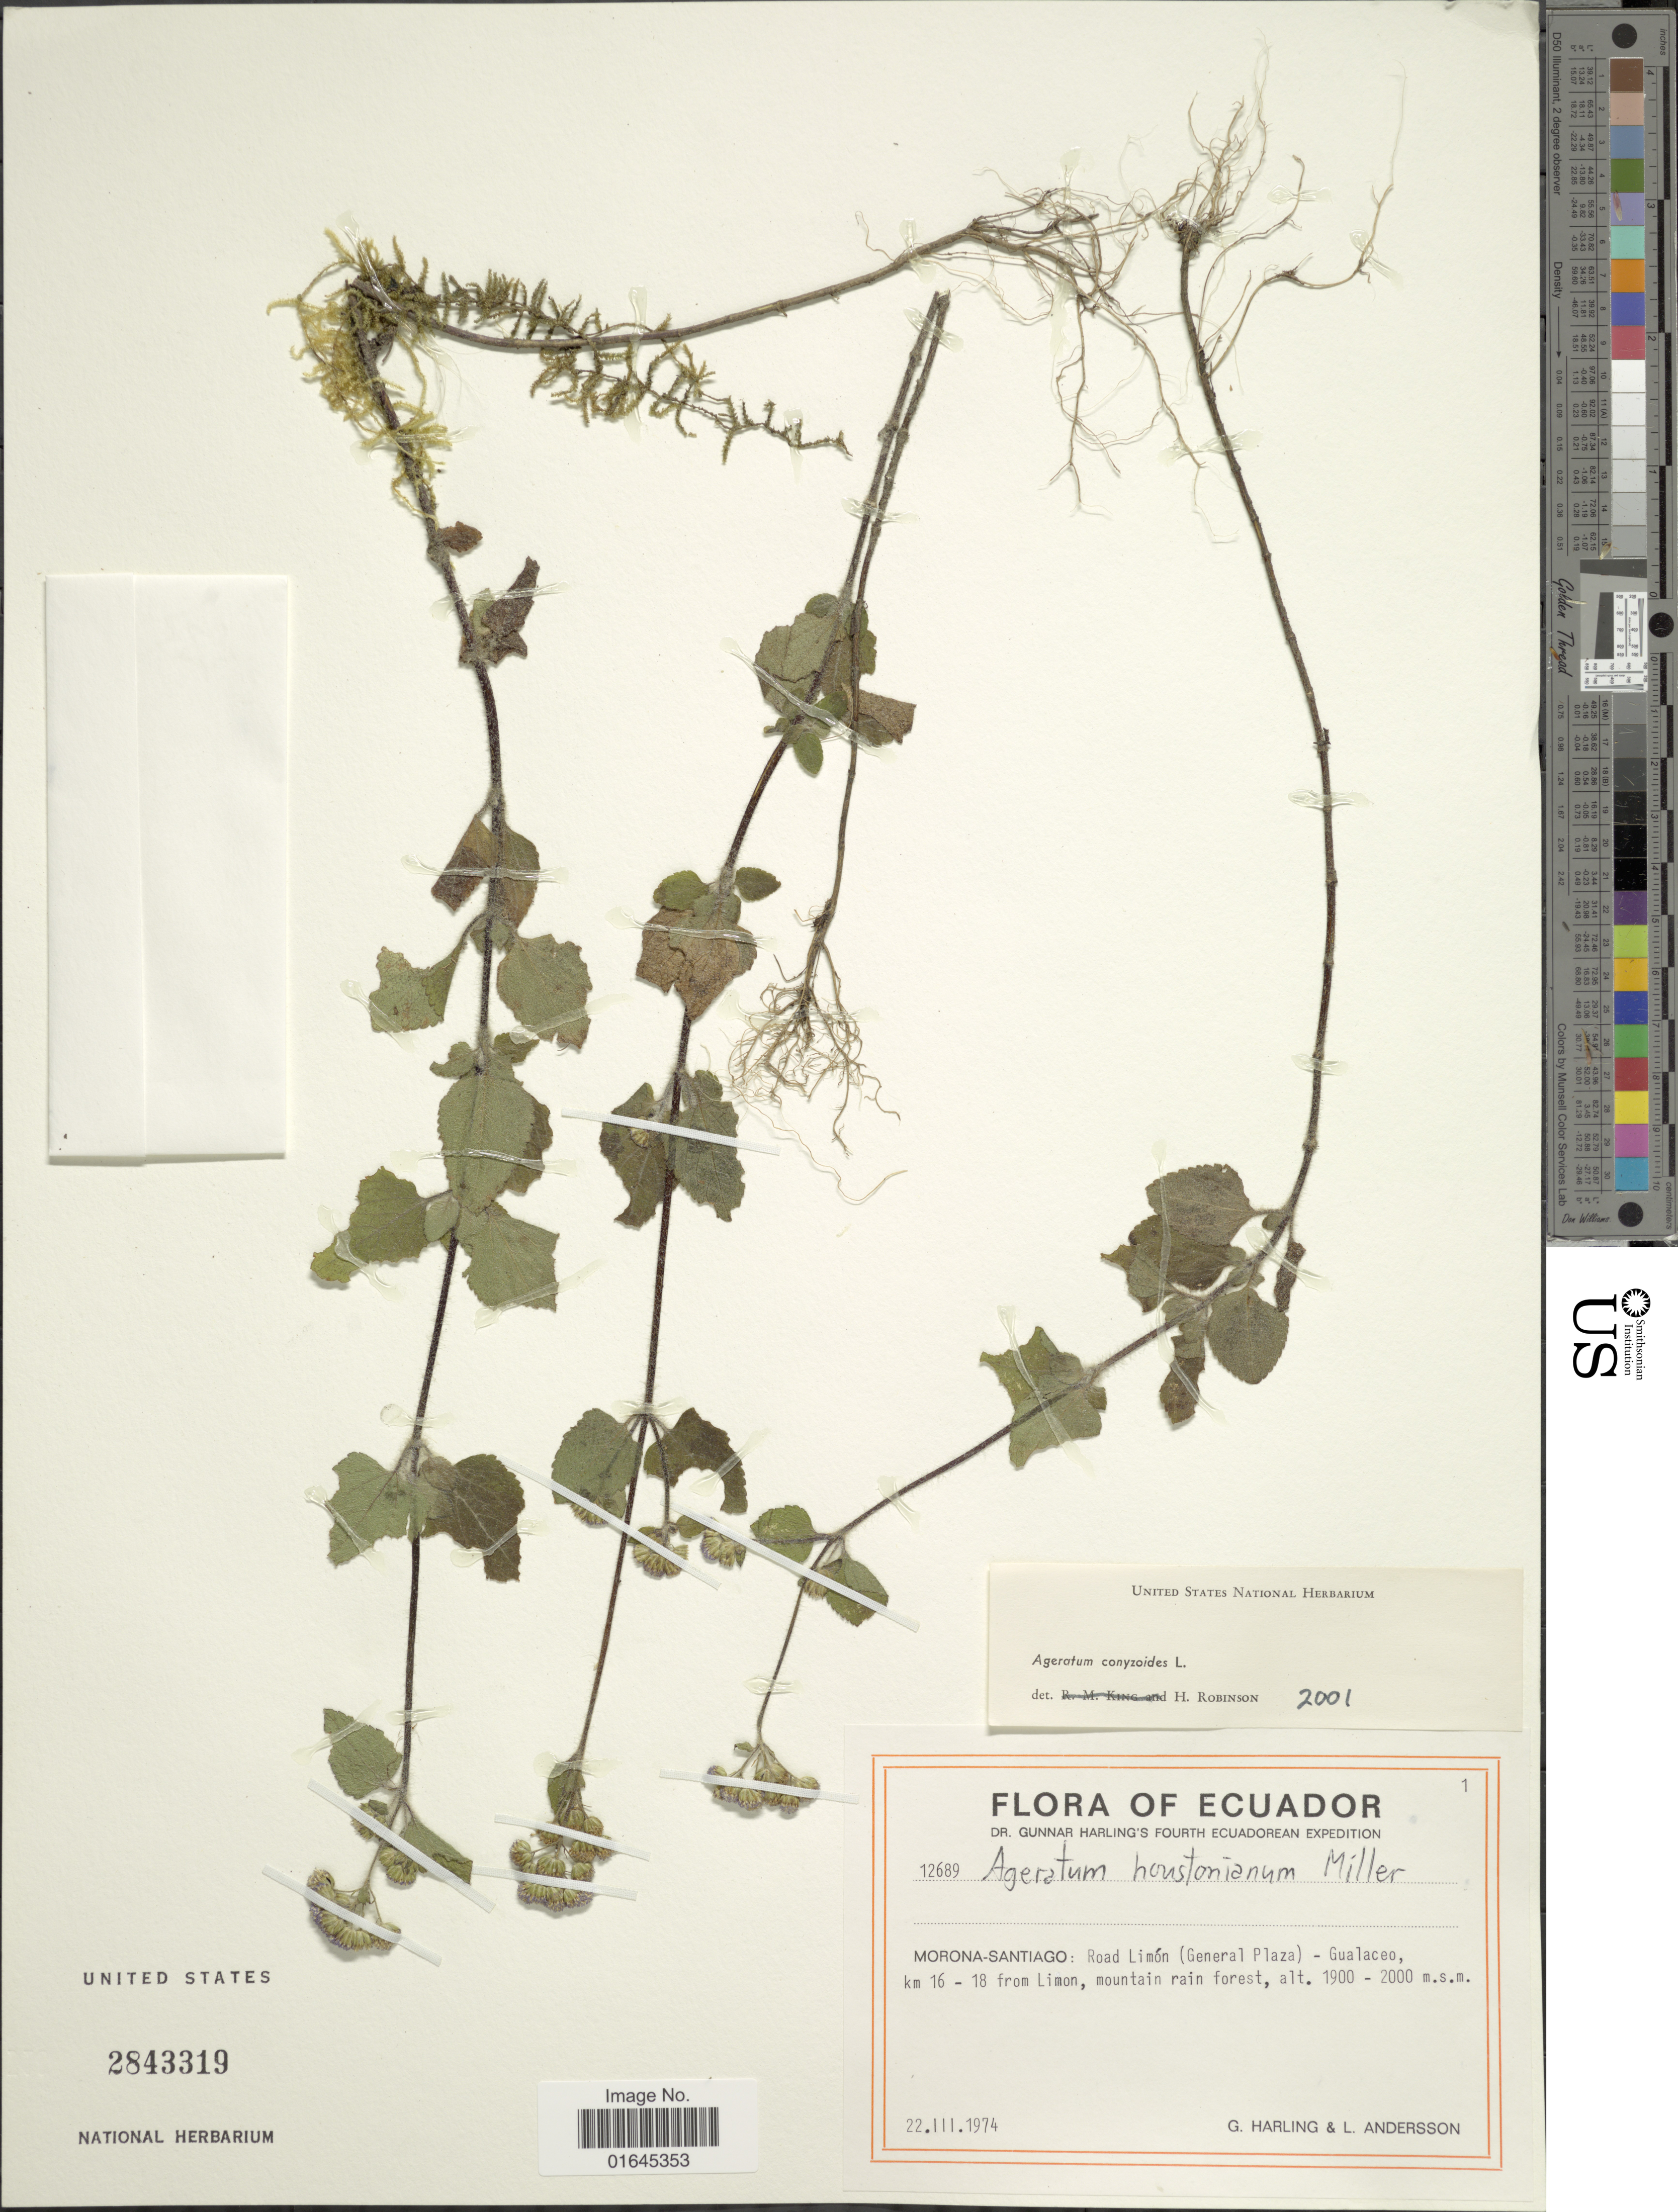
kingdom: Plantae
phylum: Tracheophyta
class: Magnoliopsida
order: Asterales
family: Asteraceae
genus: Ageratum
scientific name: Ageratum conyzoides subsp. conyzoides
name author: L.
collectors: G. Harling & L. Andersson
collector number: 12689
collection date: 1974-03-22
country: Ecuador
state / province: Morona-Santiago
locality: Road Limón (General Plaza) - Gualaceo, km 16-18 from Limon, mountain rain forest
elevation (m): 1900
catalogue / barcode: US 2843319